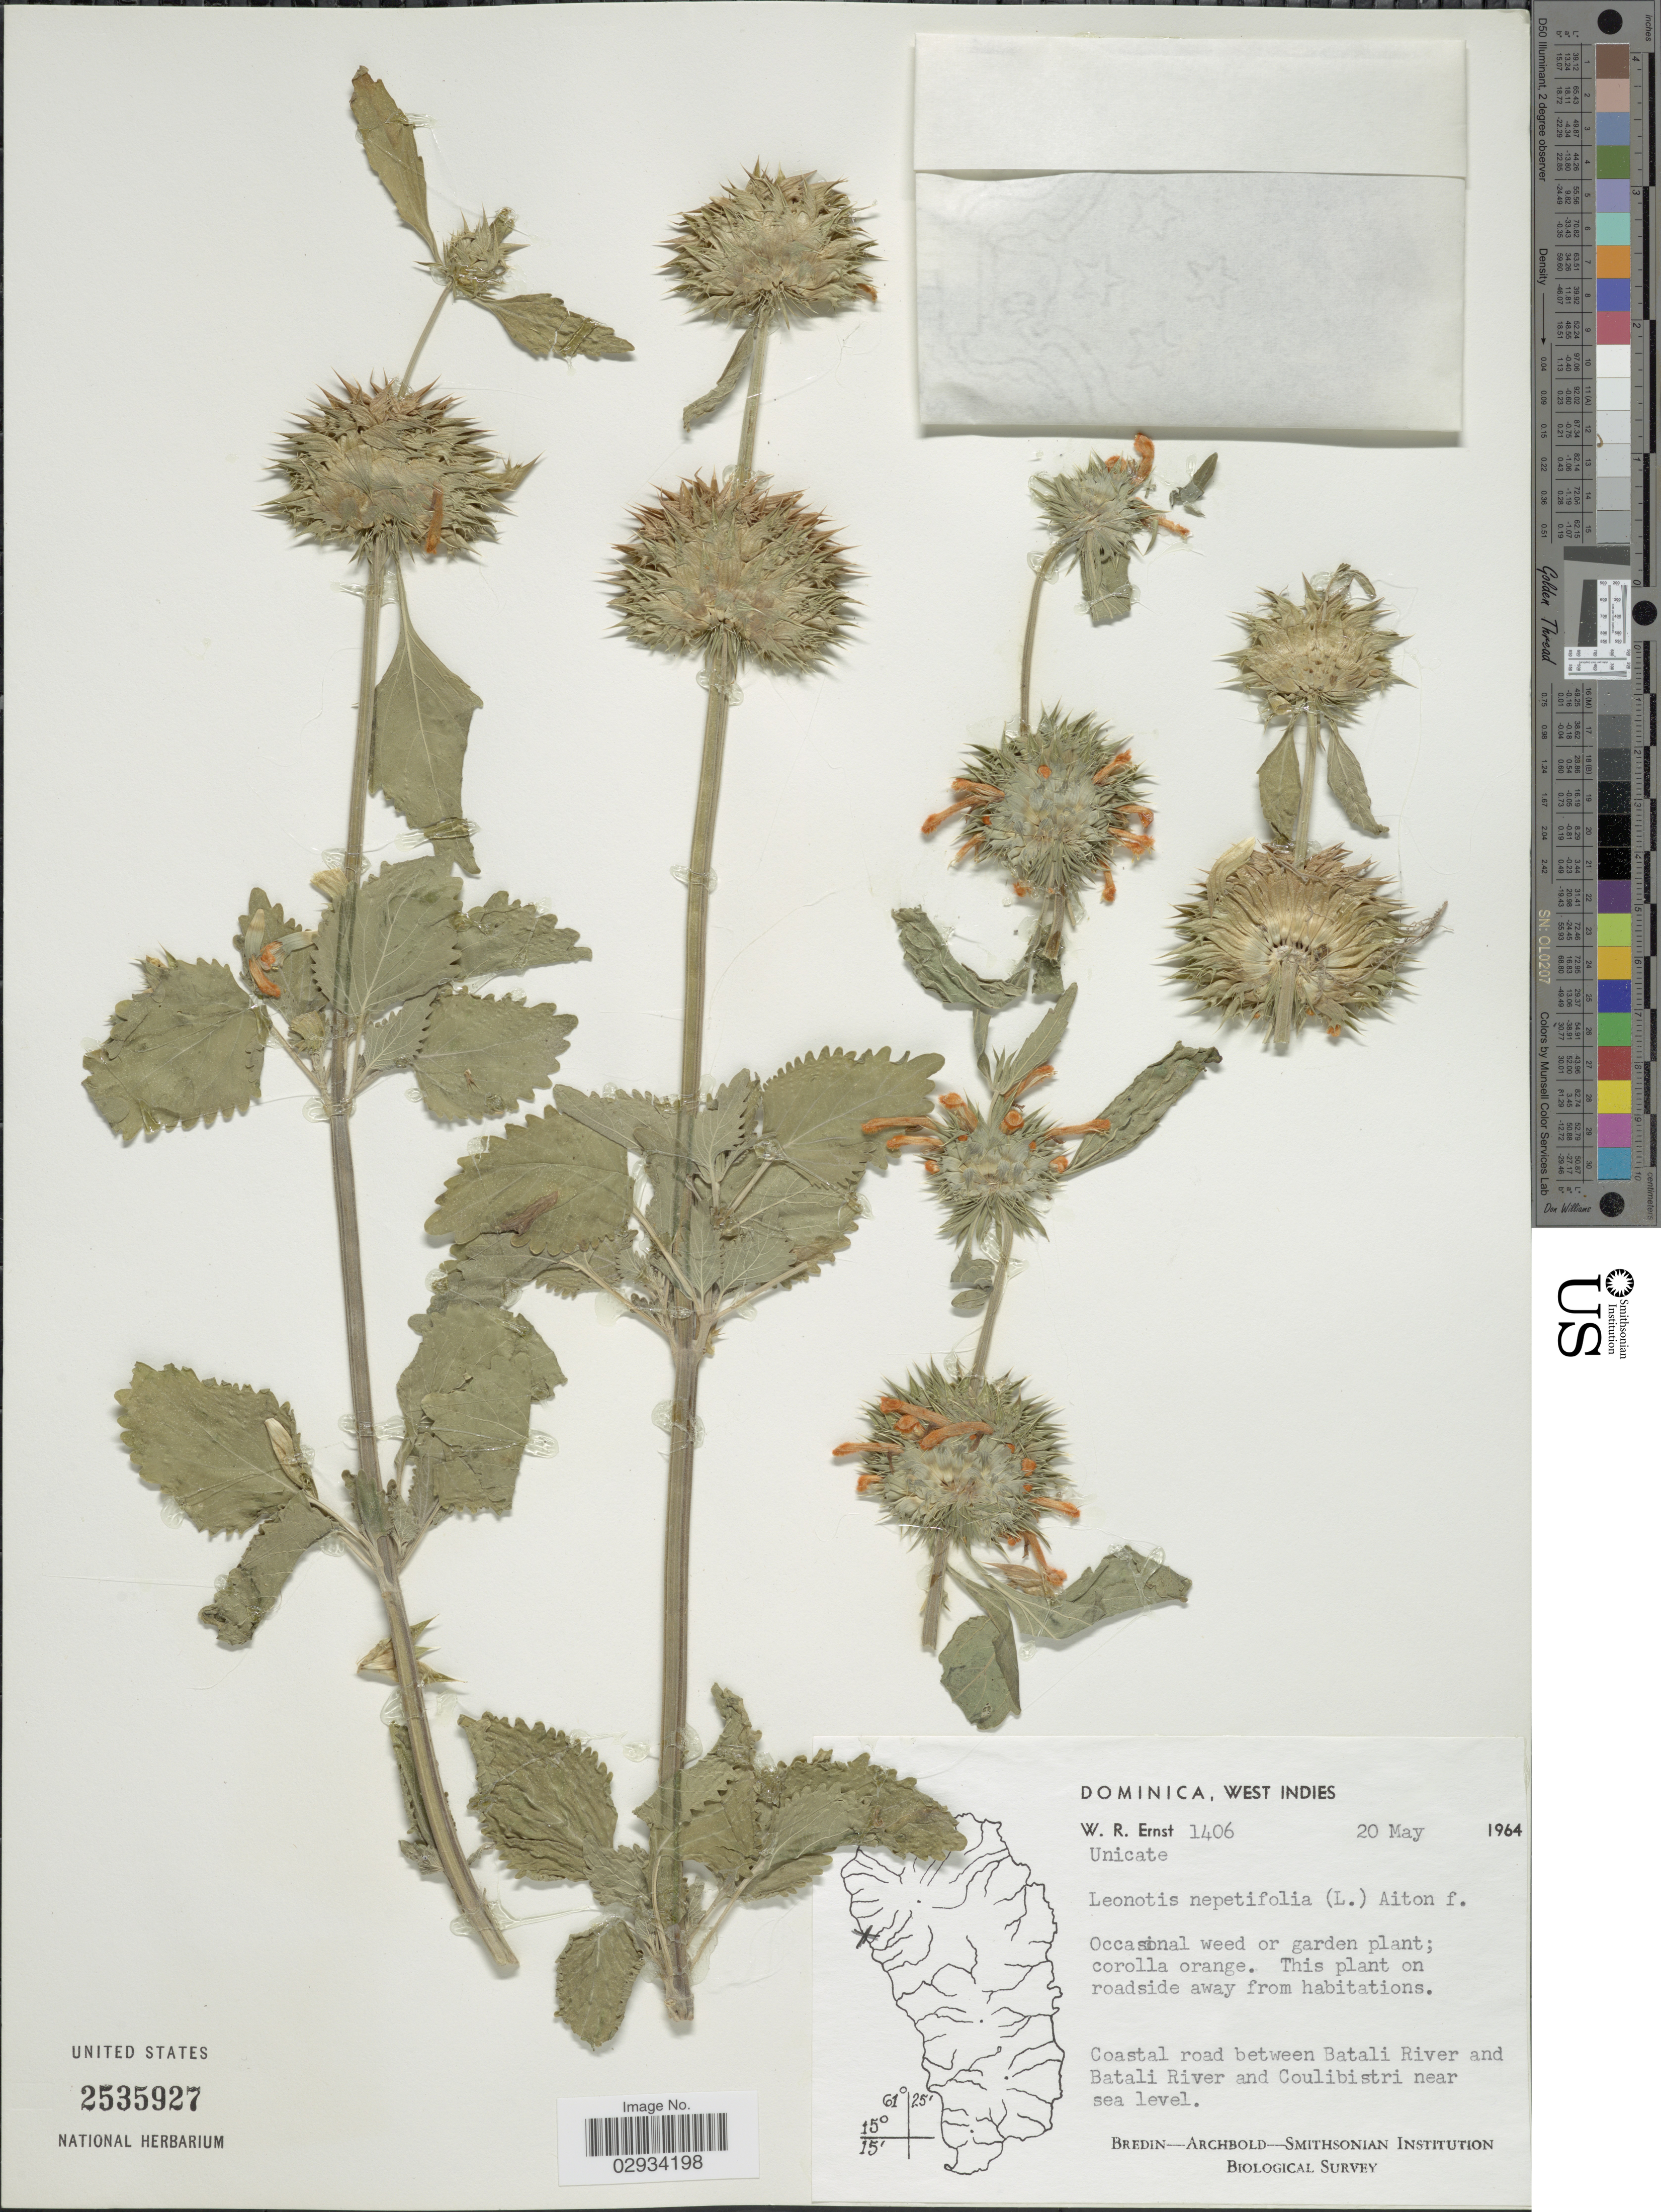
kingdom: Plantae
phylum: Tracheophyta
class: Magnoliopsida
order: Lamiales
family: Lamiaceae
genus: Leonotis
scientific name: Leonotis nepetifolia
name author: (L.) R. Br.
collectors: W. R. Ernst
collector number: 1406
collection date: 1964-05-20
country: Dominica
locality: West Indies. Coastal road between Batali River and Batali River and Coulibistri.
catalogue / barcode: US 2535927